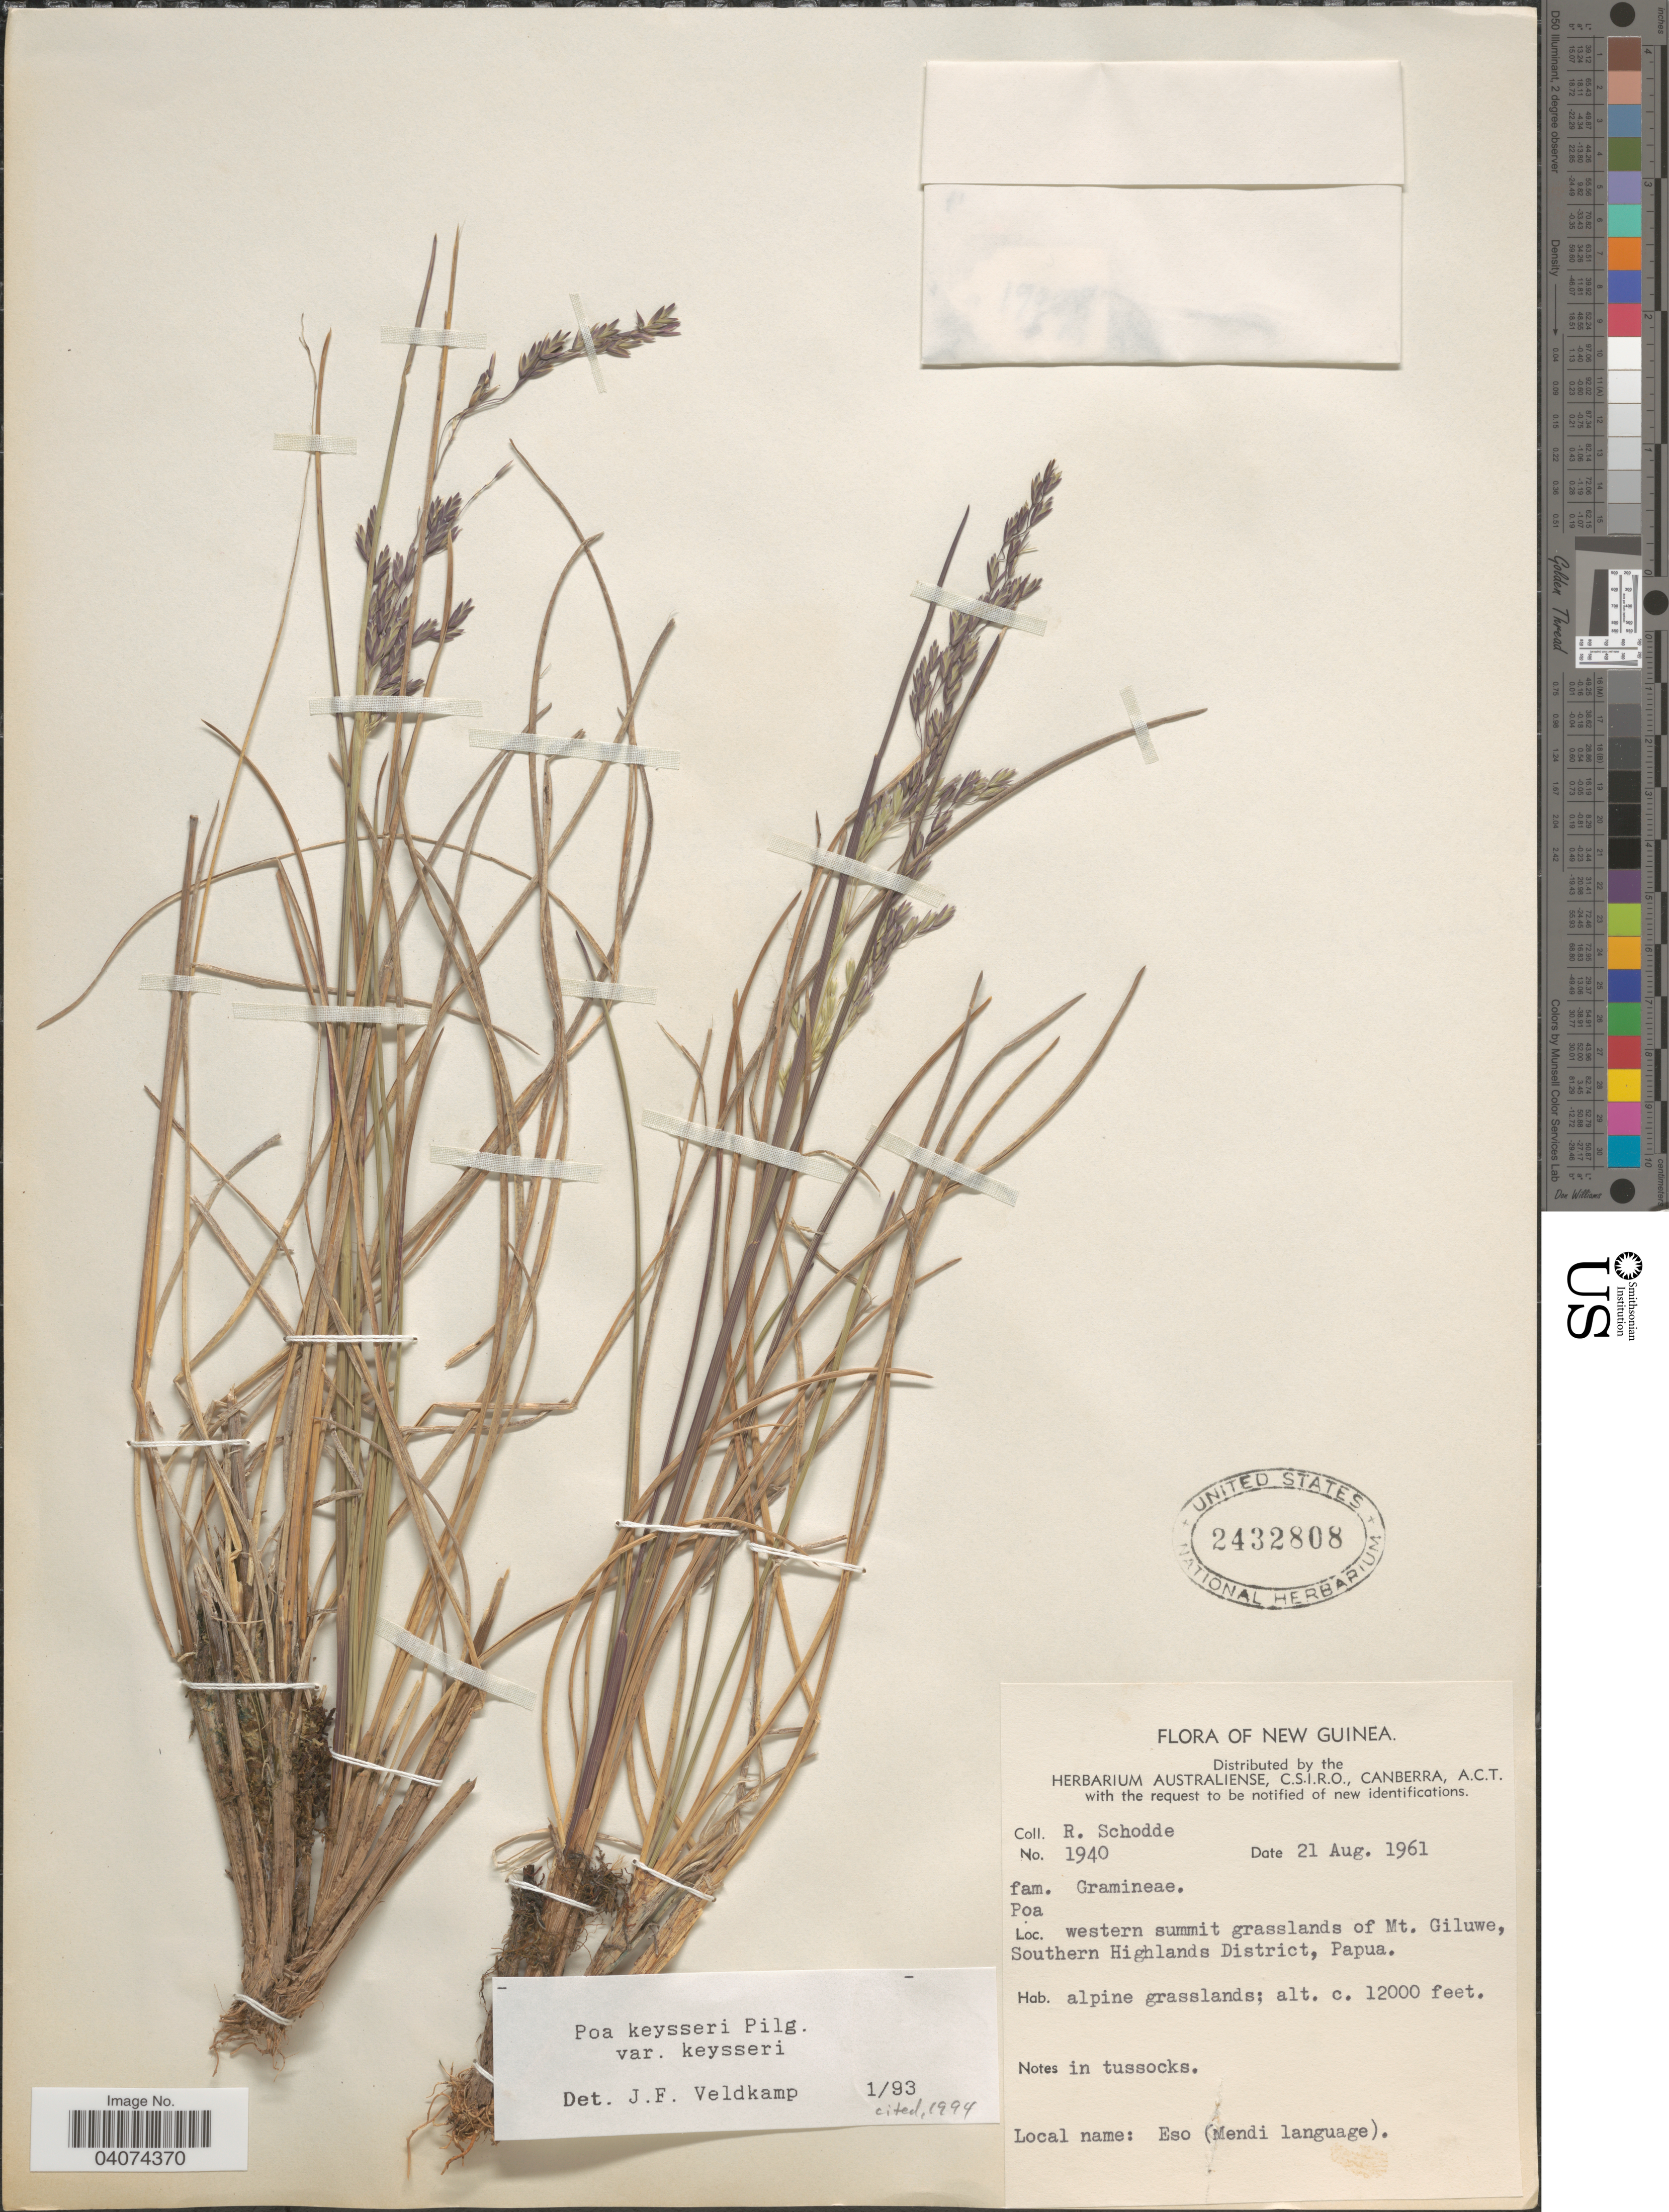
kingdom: Plantae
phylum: Tracheophyta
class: Liliopsida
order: Poales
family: Poaceae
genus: Poa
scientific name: Poa keysseri subsp. keysseri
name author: Pilg.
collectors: R. Schodde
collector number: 1940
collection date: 1961-08-21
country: Papua New Guinea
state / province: Southern Highlands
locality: New Guinea. Western summit grasslands of Mt. Giluwe, Southern Highlands District, Papua.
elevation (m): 3658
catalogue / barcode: US 2432808